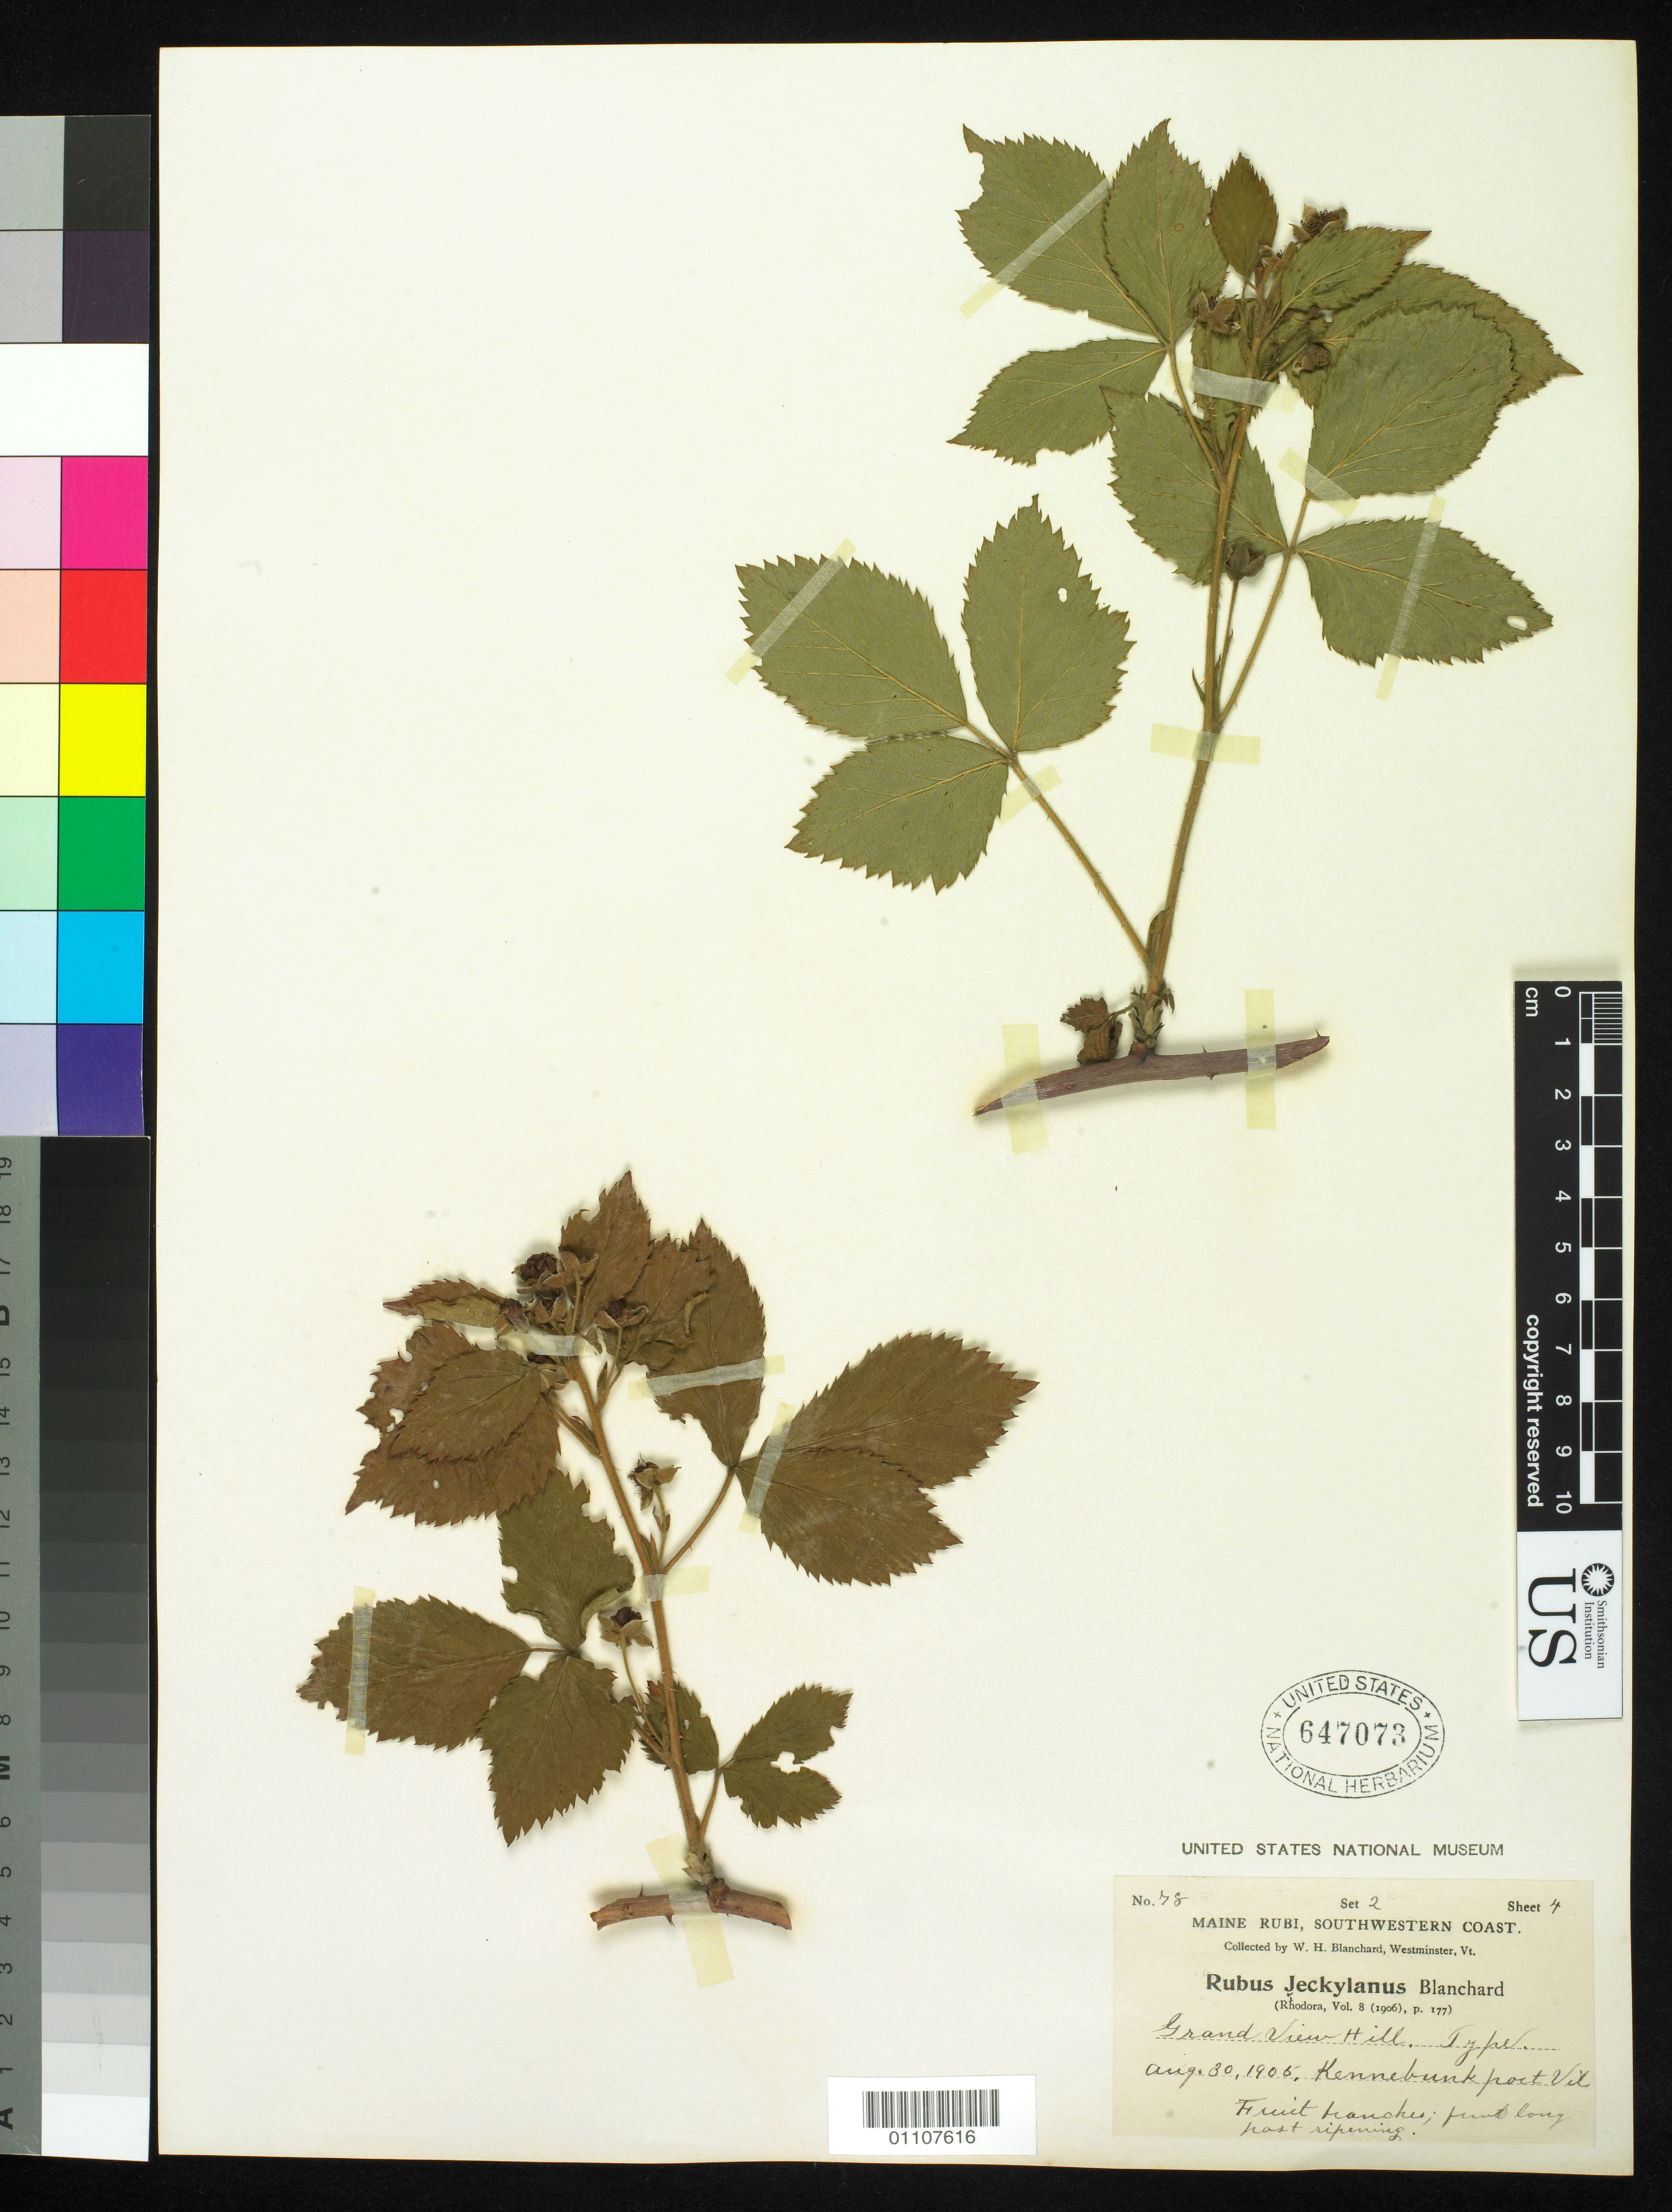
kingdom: Plantae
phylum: Tracheophyta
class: Magnoliopsida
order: Rosales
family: Rosaceae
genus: Rubus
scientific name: Rubus jeckylanus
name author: Blanch.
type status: Syntype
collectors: W. H. Blanchard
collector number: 78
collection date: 1905-08-30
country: United States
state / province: Maine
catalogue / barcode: US 647073